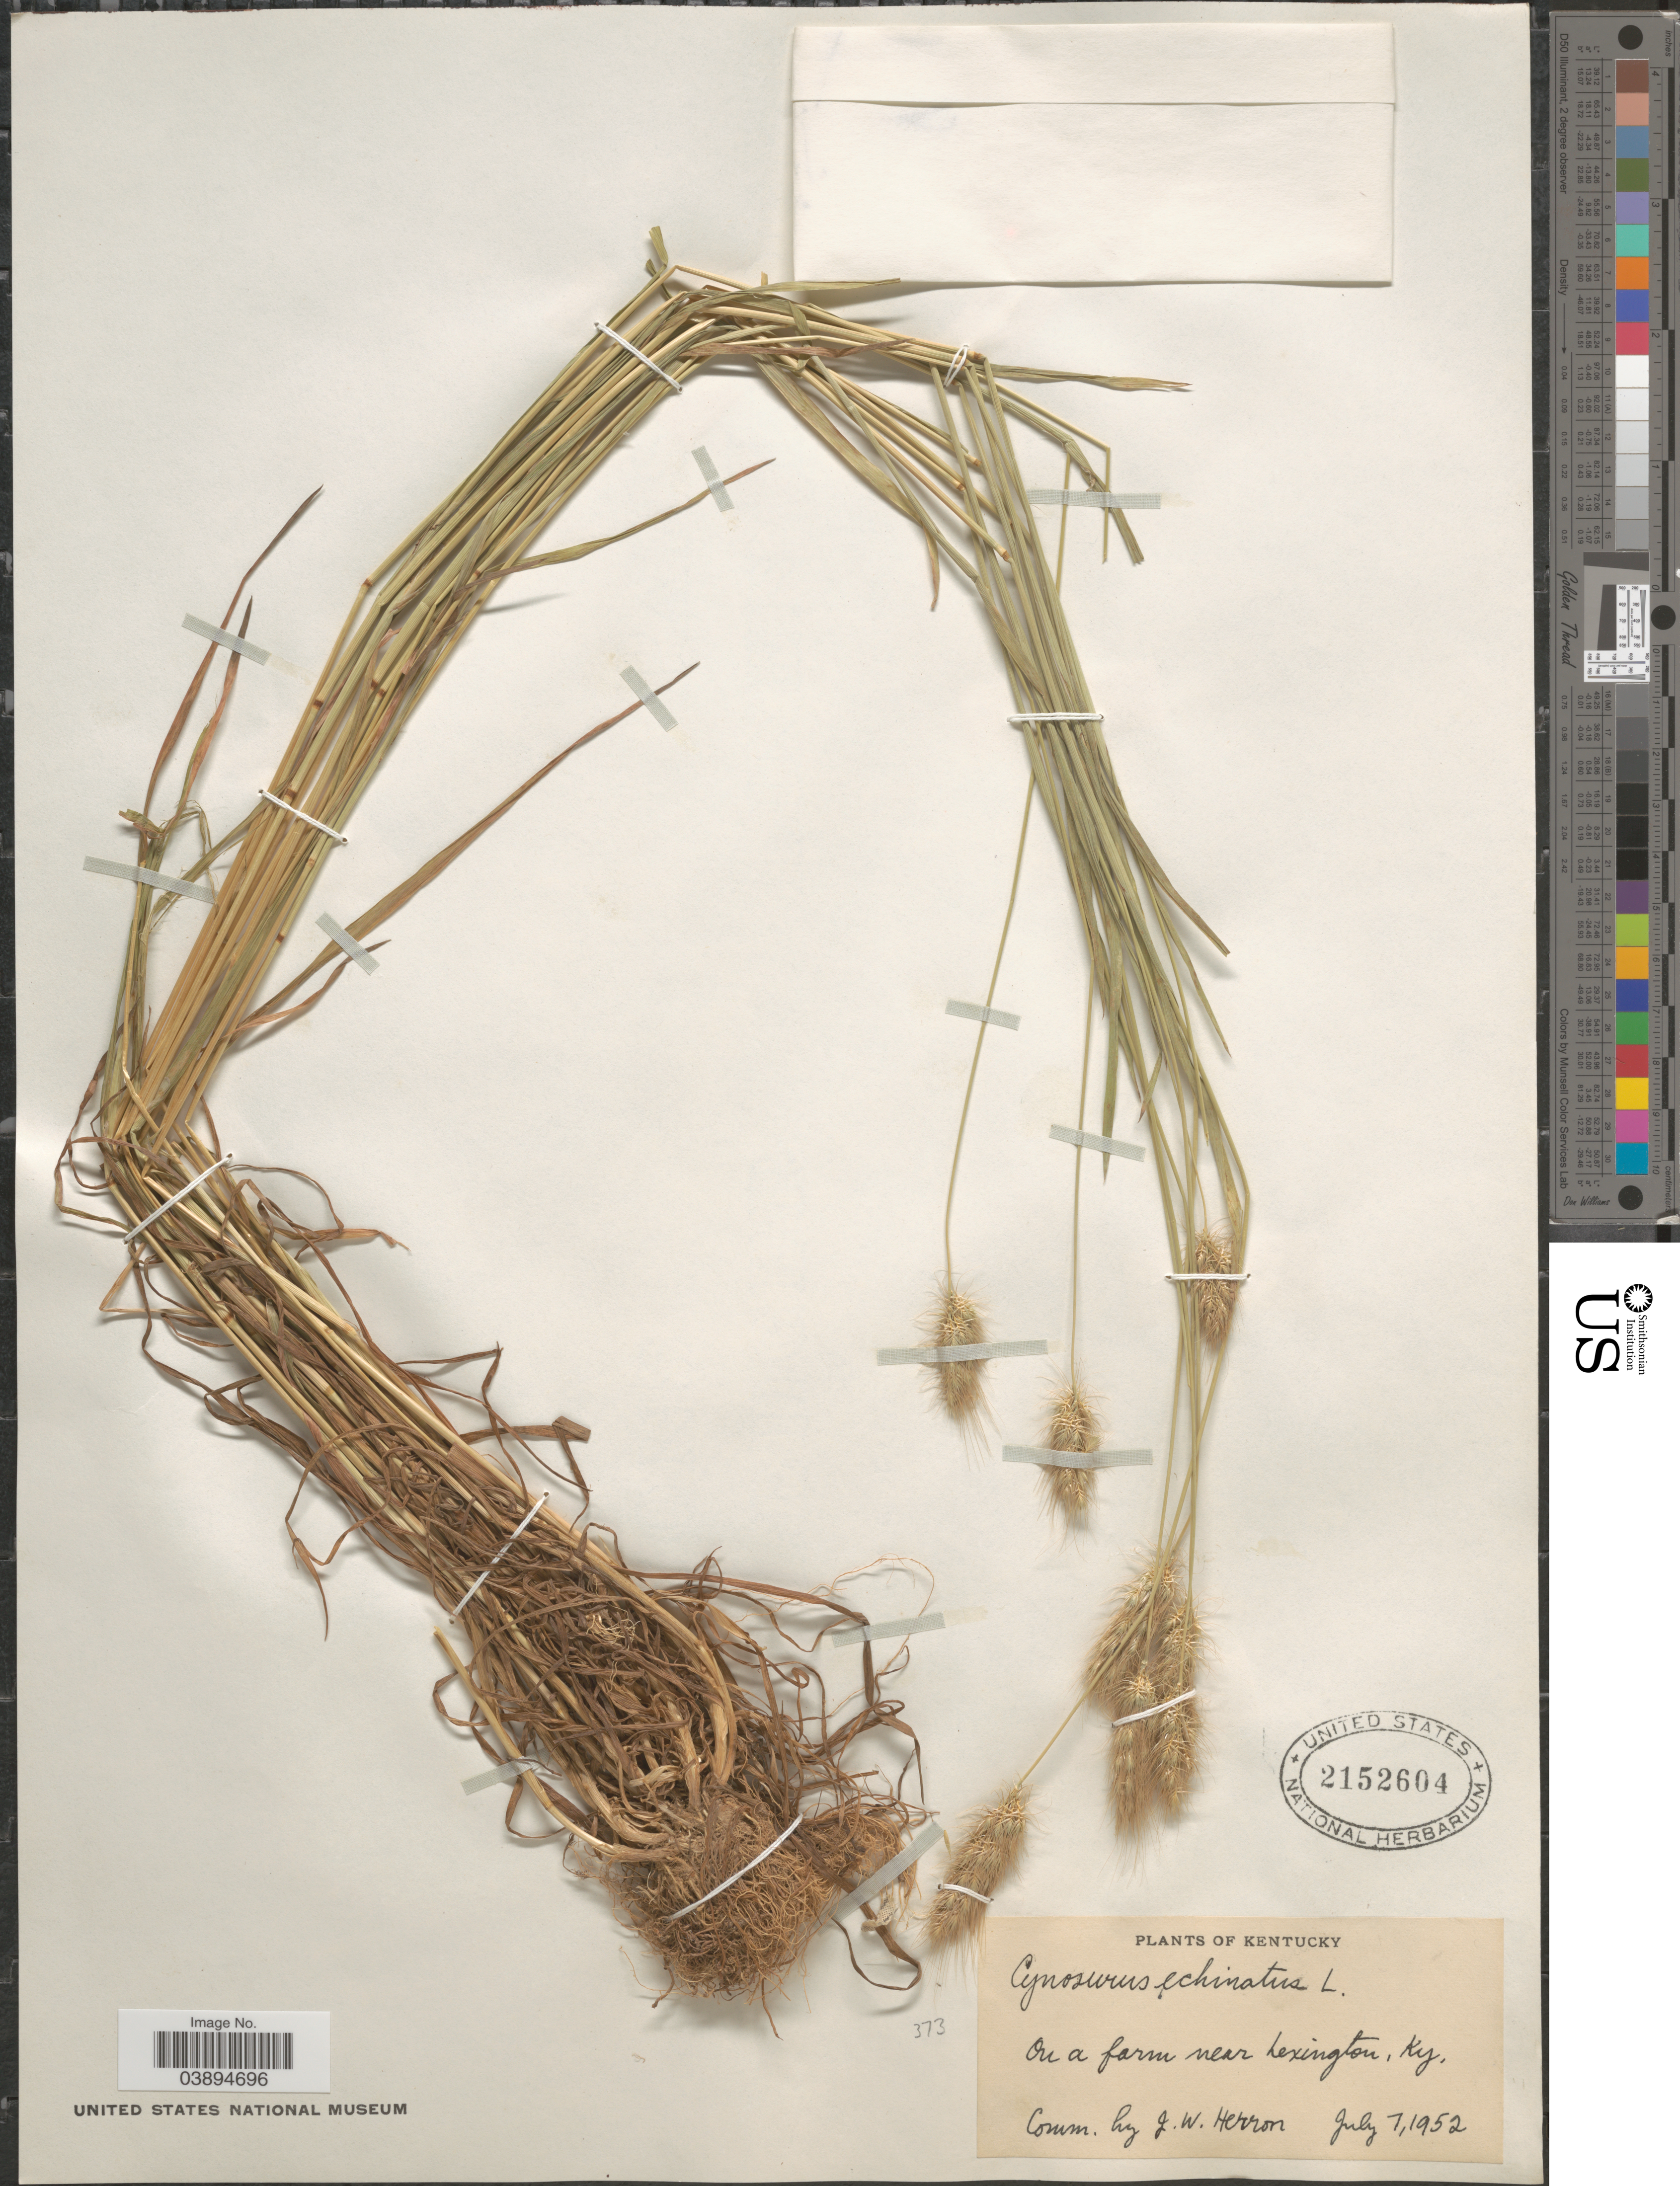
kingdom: Plantae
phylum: Tracheophyta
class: Liliopsida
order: Poales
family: Poaceae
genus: Cynosurus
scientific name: Cynosurus echinatus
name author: L.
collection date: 1952-07-07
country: United States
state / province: Kentucky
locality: On a farm near Lexington.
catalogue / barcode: US 2152604